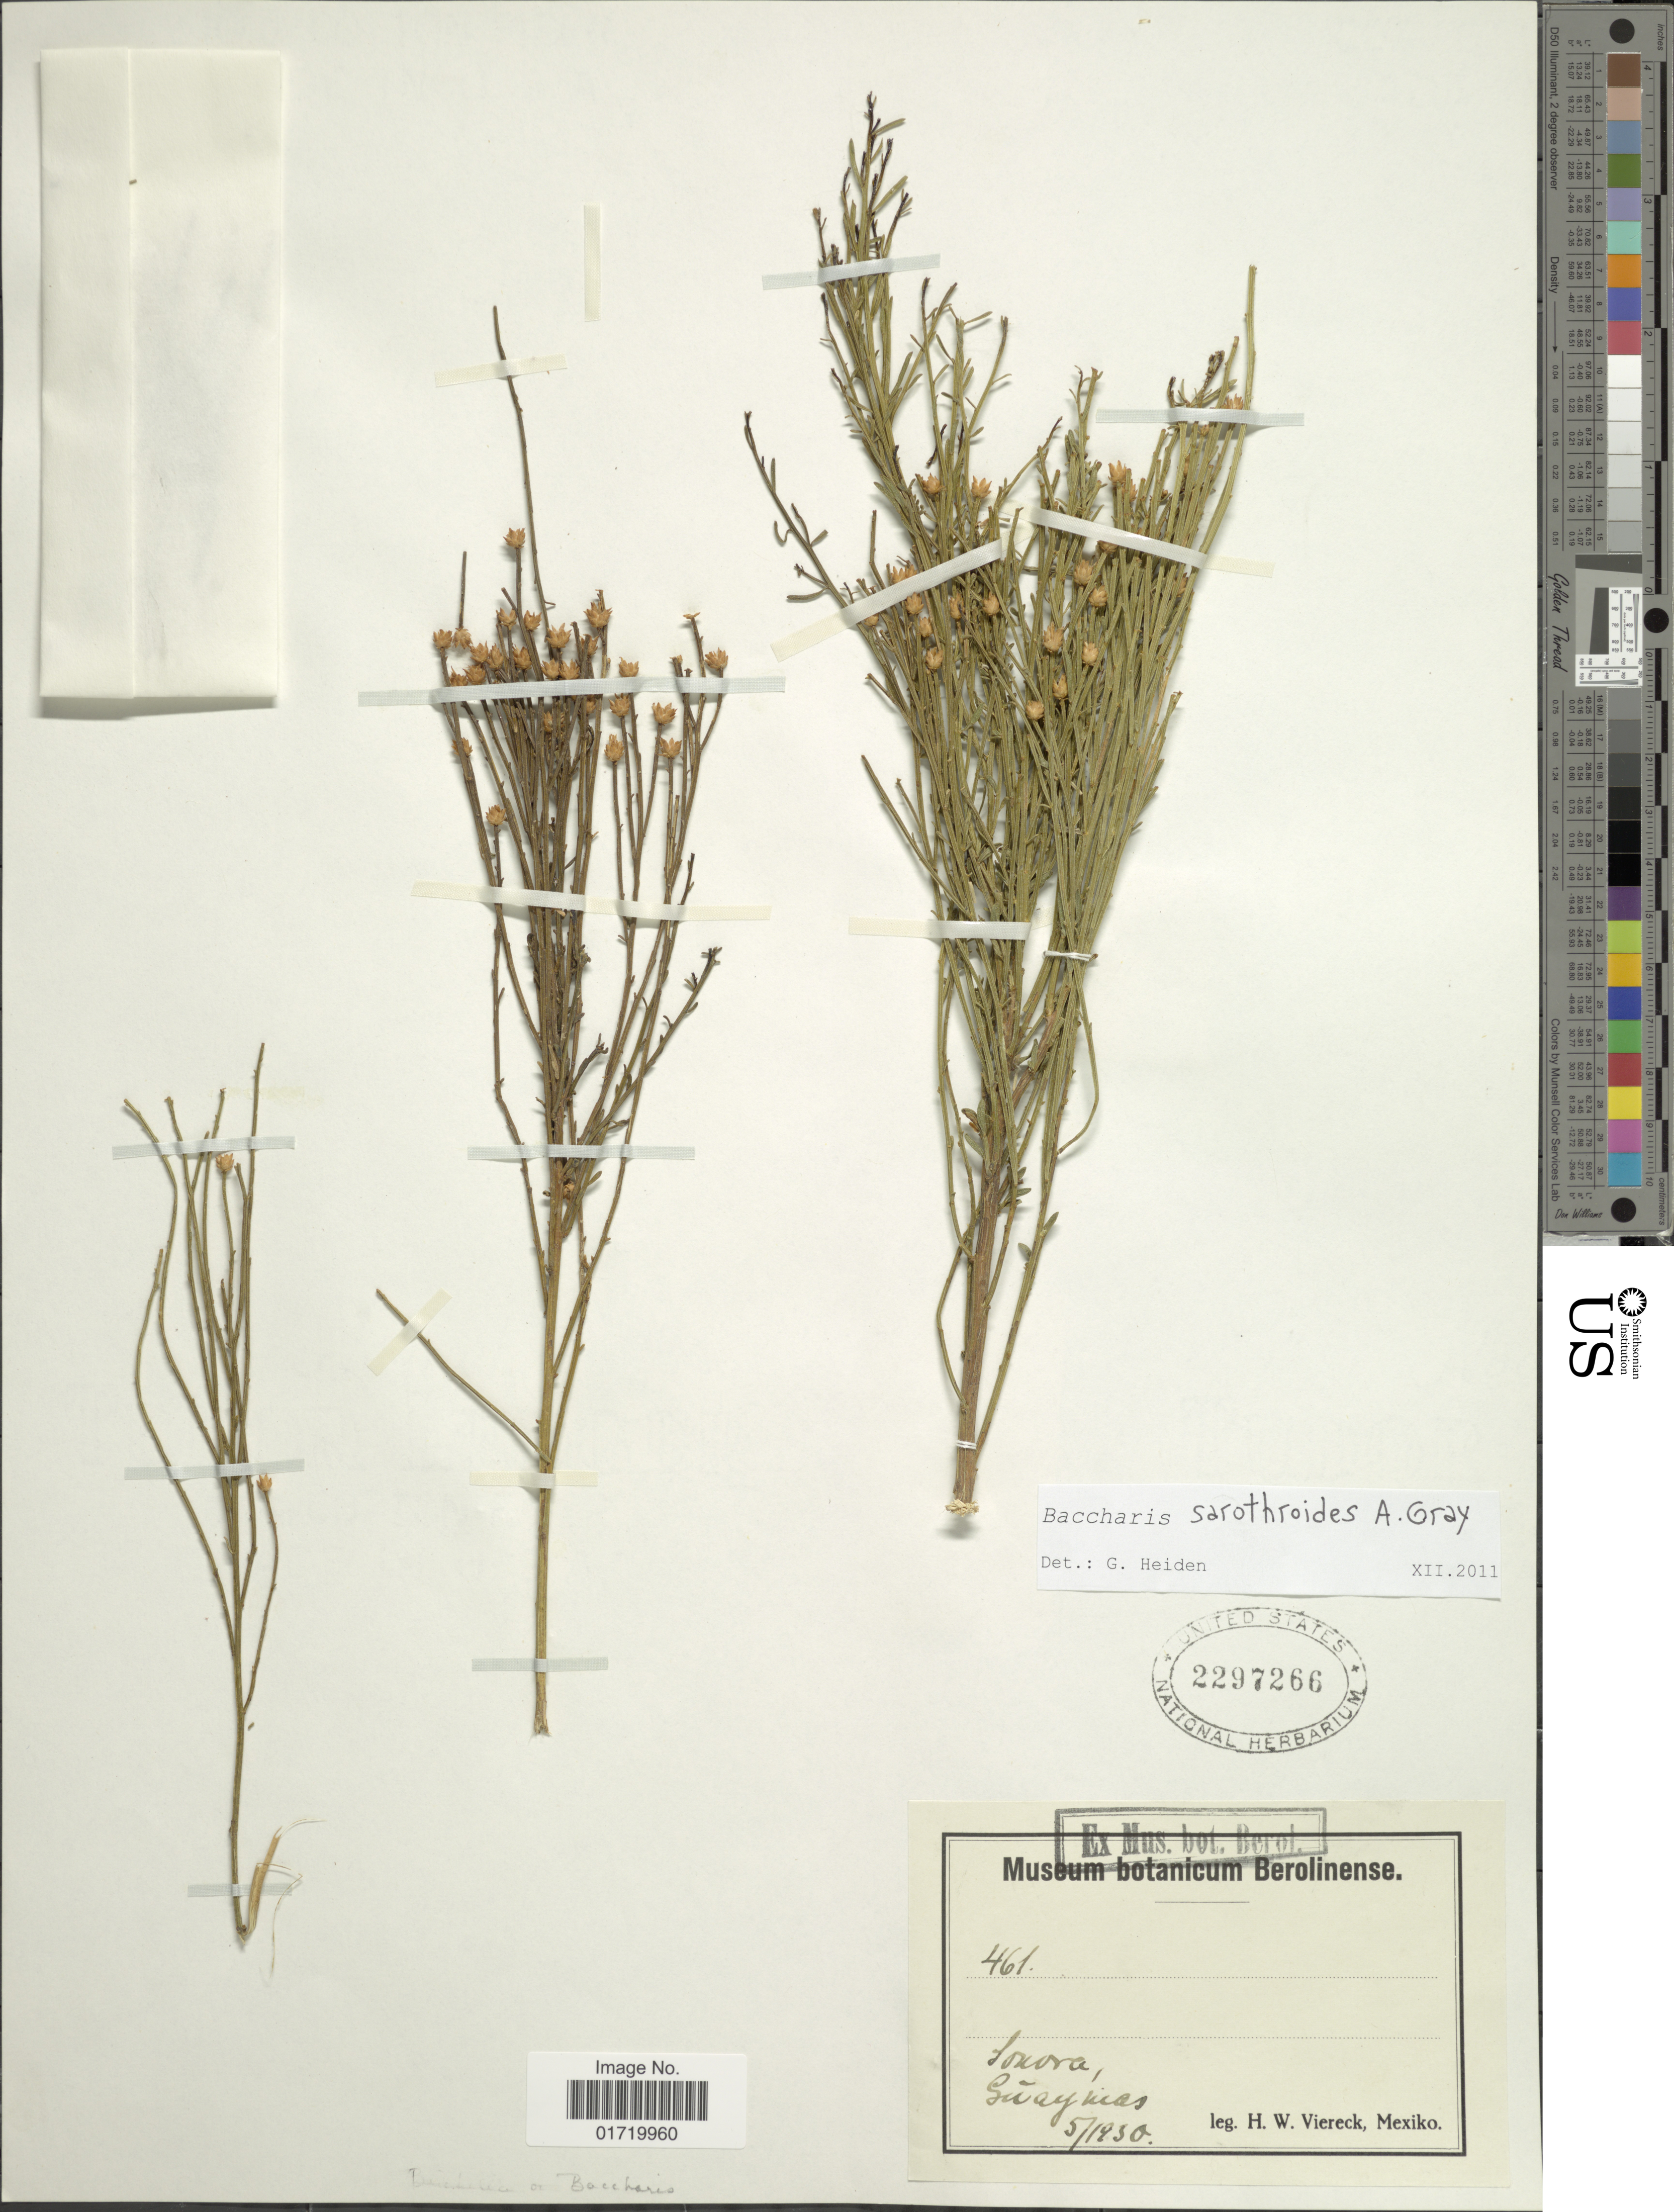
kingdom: Plantae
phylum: Tracheophyta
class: Magnoliopsida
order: Asterales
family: Asteraceae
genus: Baccharis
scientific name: Baccharis sarothroides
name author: A. Gray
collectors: H. W. Viereck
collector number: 461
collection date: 1950-05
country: Mexico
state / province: Sonora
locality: Guaynicas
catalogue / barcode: US 2297266